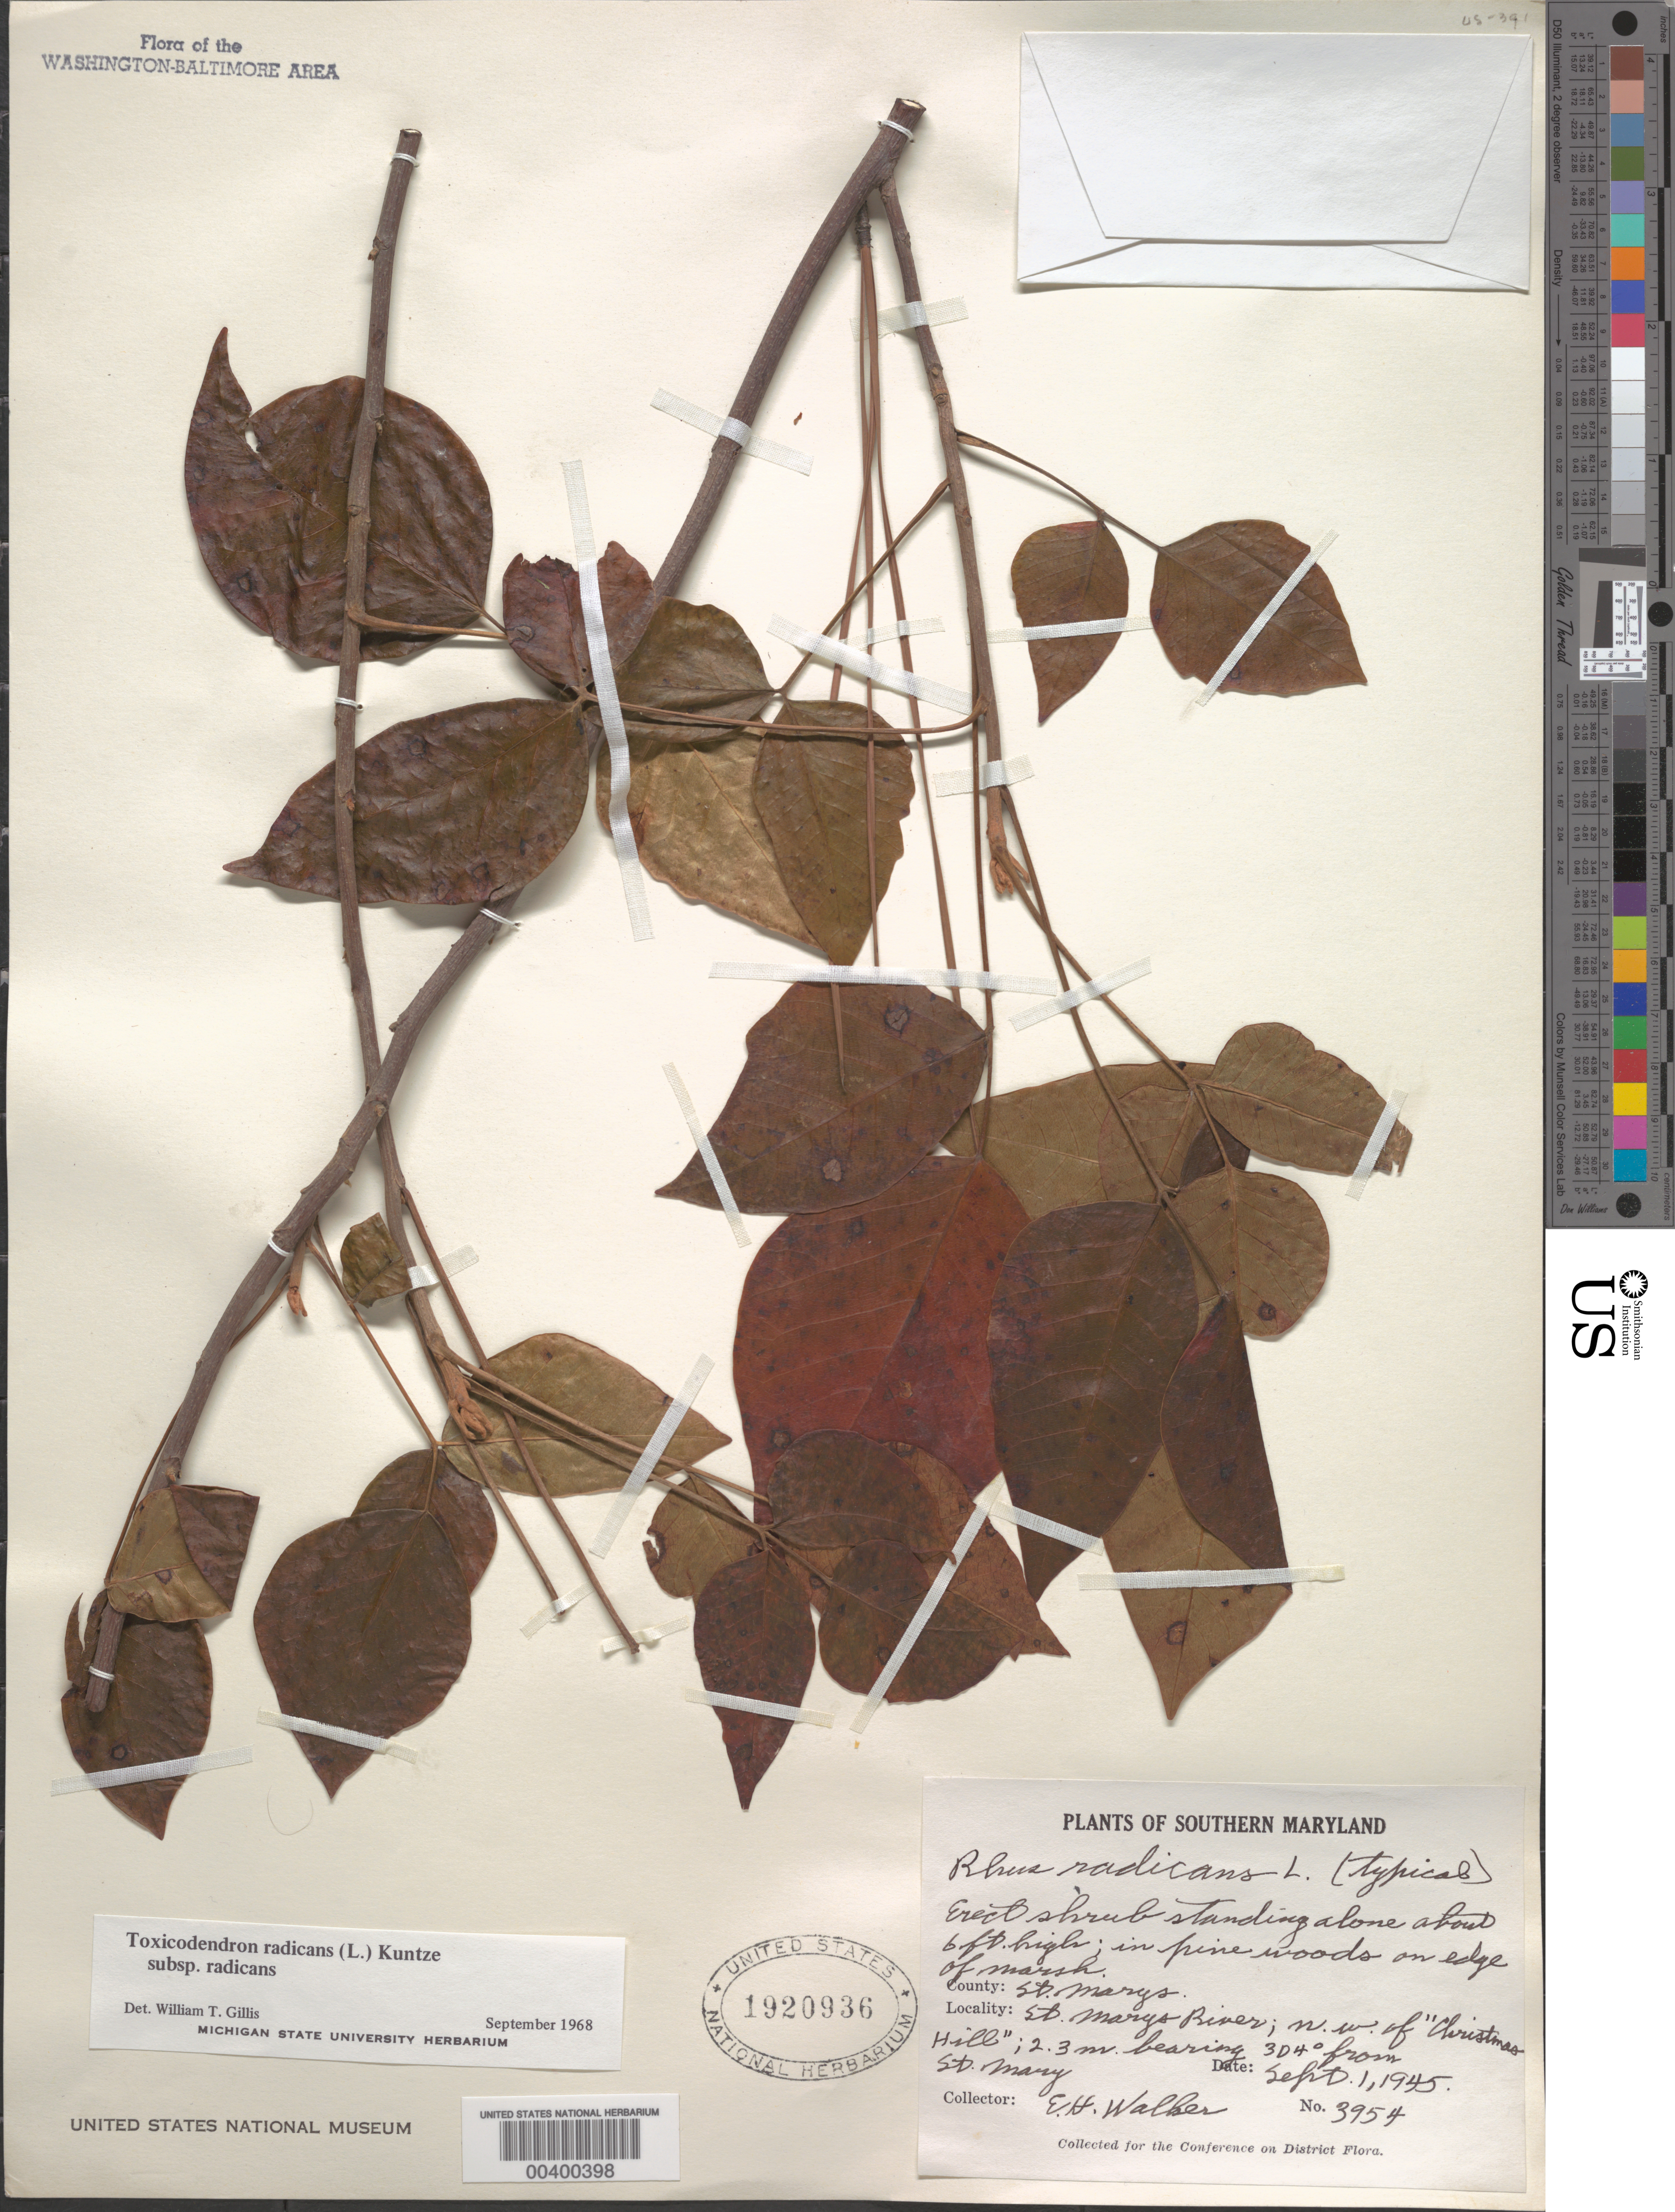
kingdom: Plantae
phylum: Tracheophyta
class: Magnoliopsida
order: Sapindales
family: Anacardiaceae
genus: Toxicodendron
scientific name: Toxicodendron radicans subsp. radicans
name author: (L.) Kuntze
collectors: E. H. Walker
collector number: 3954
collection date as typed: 01 Sep 1945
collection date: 1945-09-01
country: United States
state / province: Maryland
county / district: St. Mary's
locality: St. Marys River northwest of Christmas Hill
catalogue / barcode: US 1920936